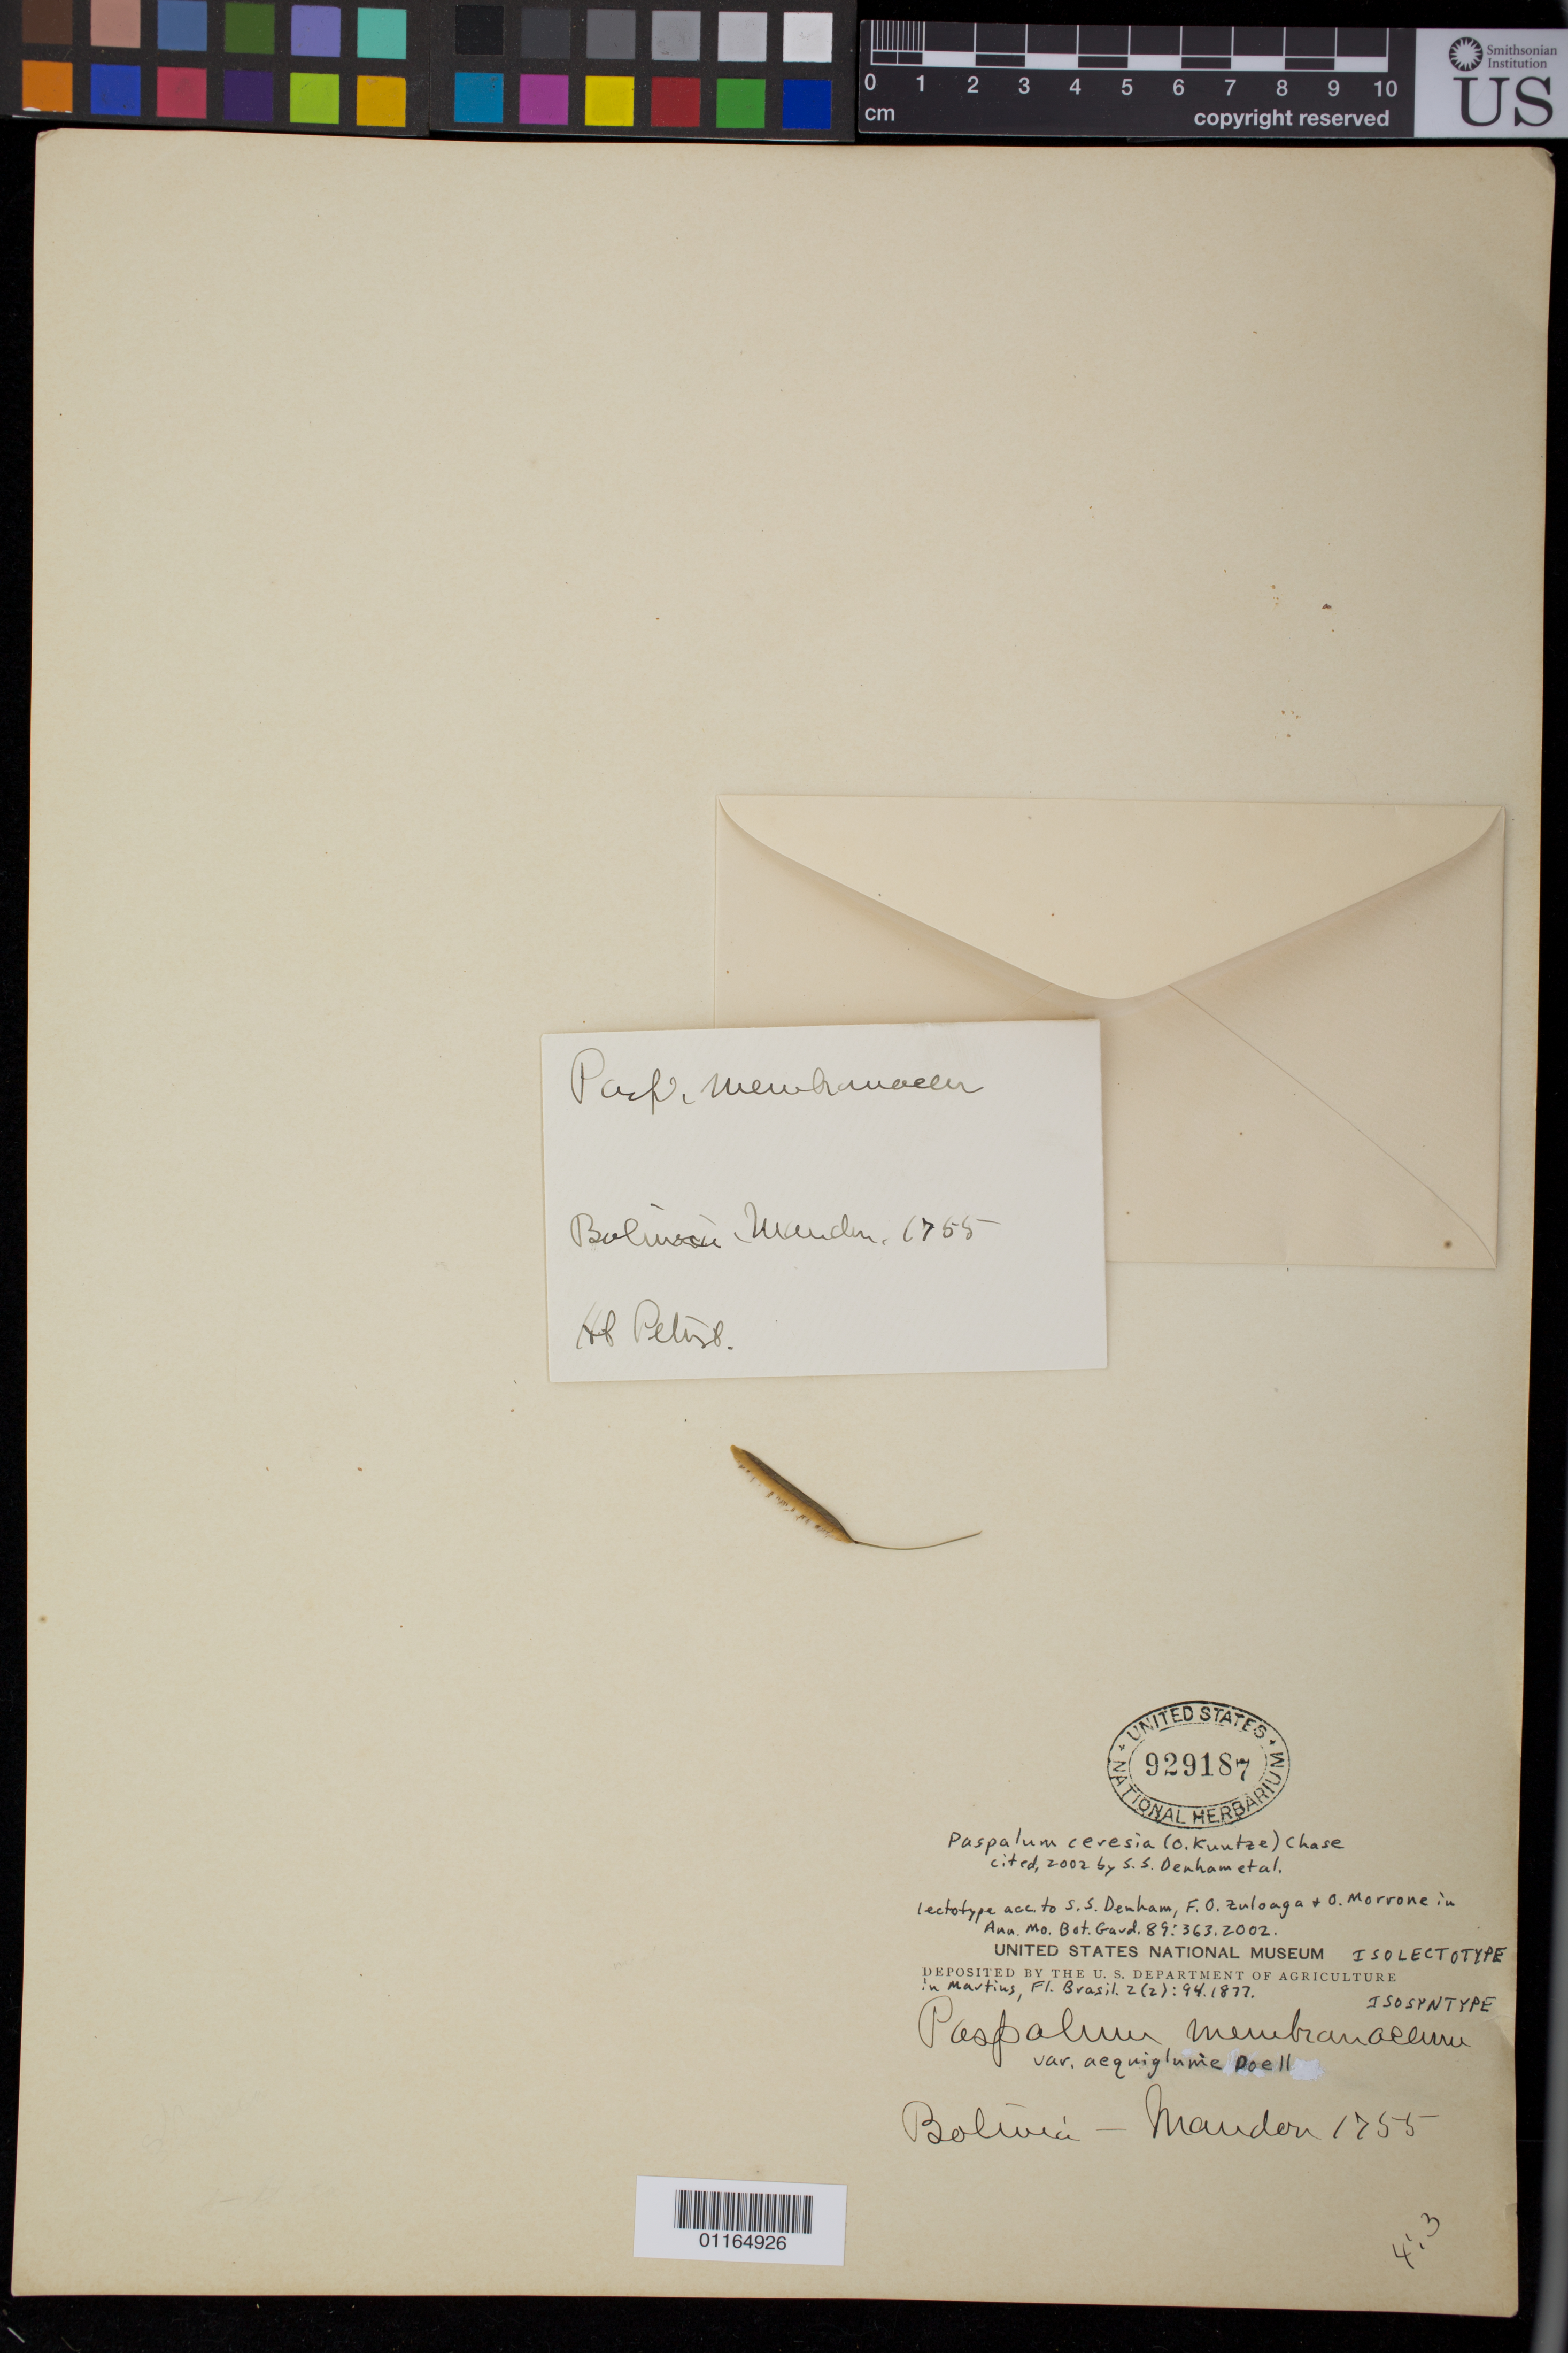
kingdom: Plantae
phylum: Tracheophyta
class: Liliopsida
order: Poales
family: Poaceae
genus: Paspalum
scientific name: Paspalum membranaceum var. aequiglume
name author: Döll in Mart.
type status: Isolectotype; Isosyntype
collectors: G. Mandon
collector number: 1255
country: Bolivia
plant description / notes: Fragmentary material of type specimen ex herb. St. Petersburg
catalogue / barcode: US 929187